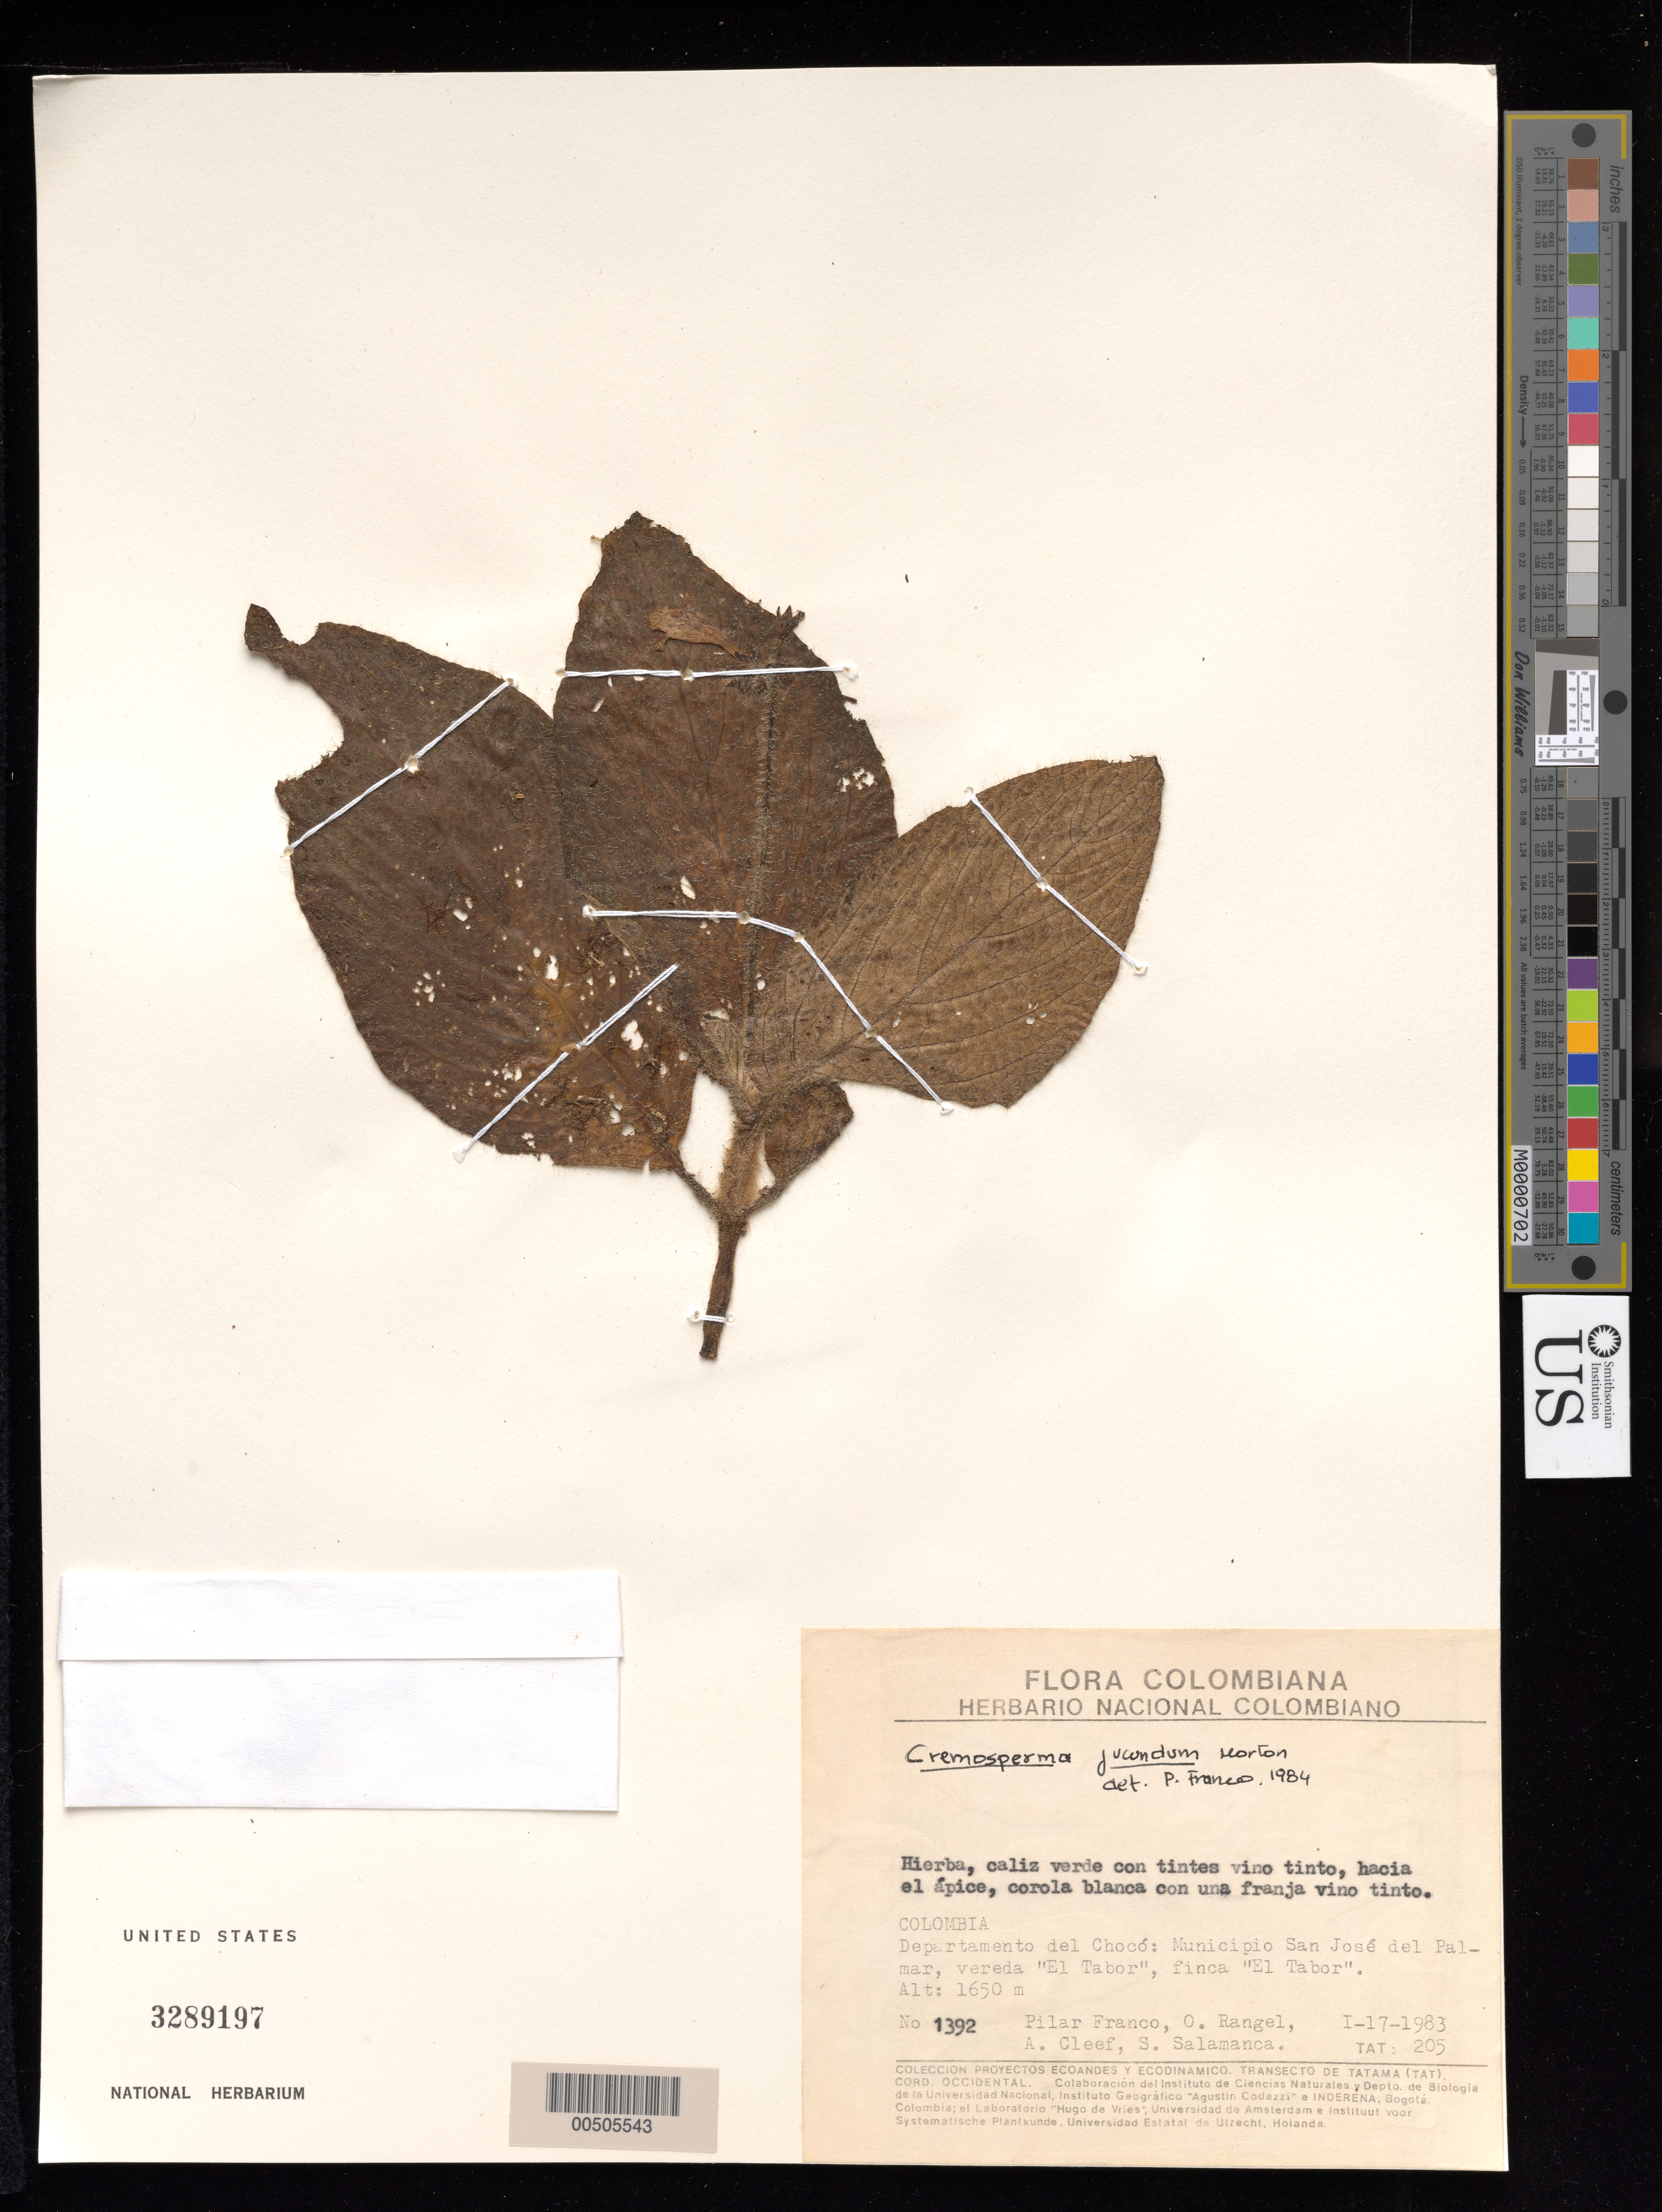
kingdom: Plantae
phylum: Tracheophyta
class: Magnoliopsida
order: Lamiales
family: Gesneriaceae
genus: Cremosperma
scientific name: Cremosperma jucundum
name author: C.V. Morton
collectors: P. Franco Roselli, J. O. Rangel Ch., A. M. Cleef & S. Salamanca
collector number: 1392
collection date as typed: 17 Jan 1983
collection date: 1983-01-17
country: Colombia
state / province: Chocó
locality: San Jose del Palmar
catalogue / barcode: US 3289197